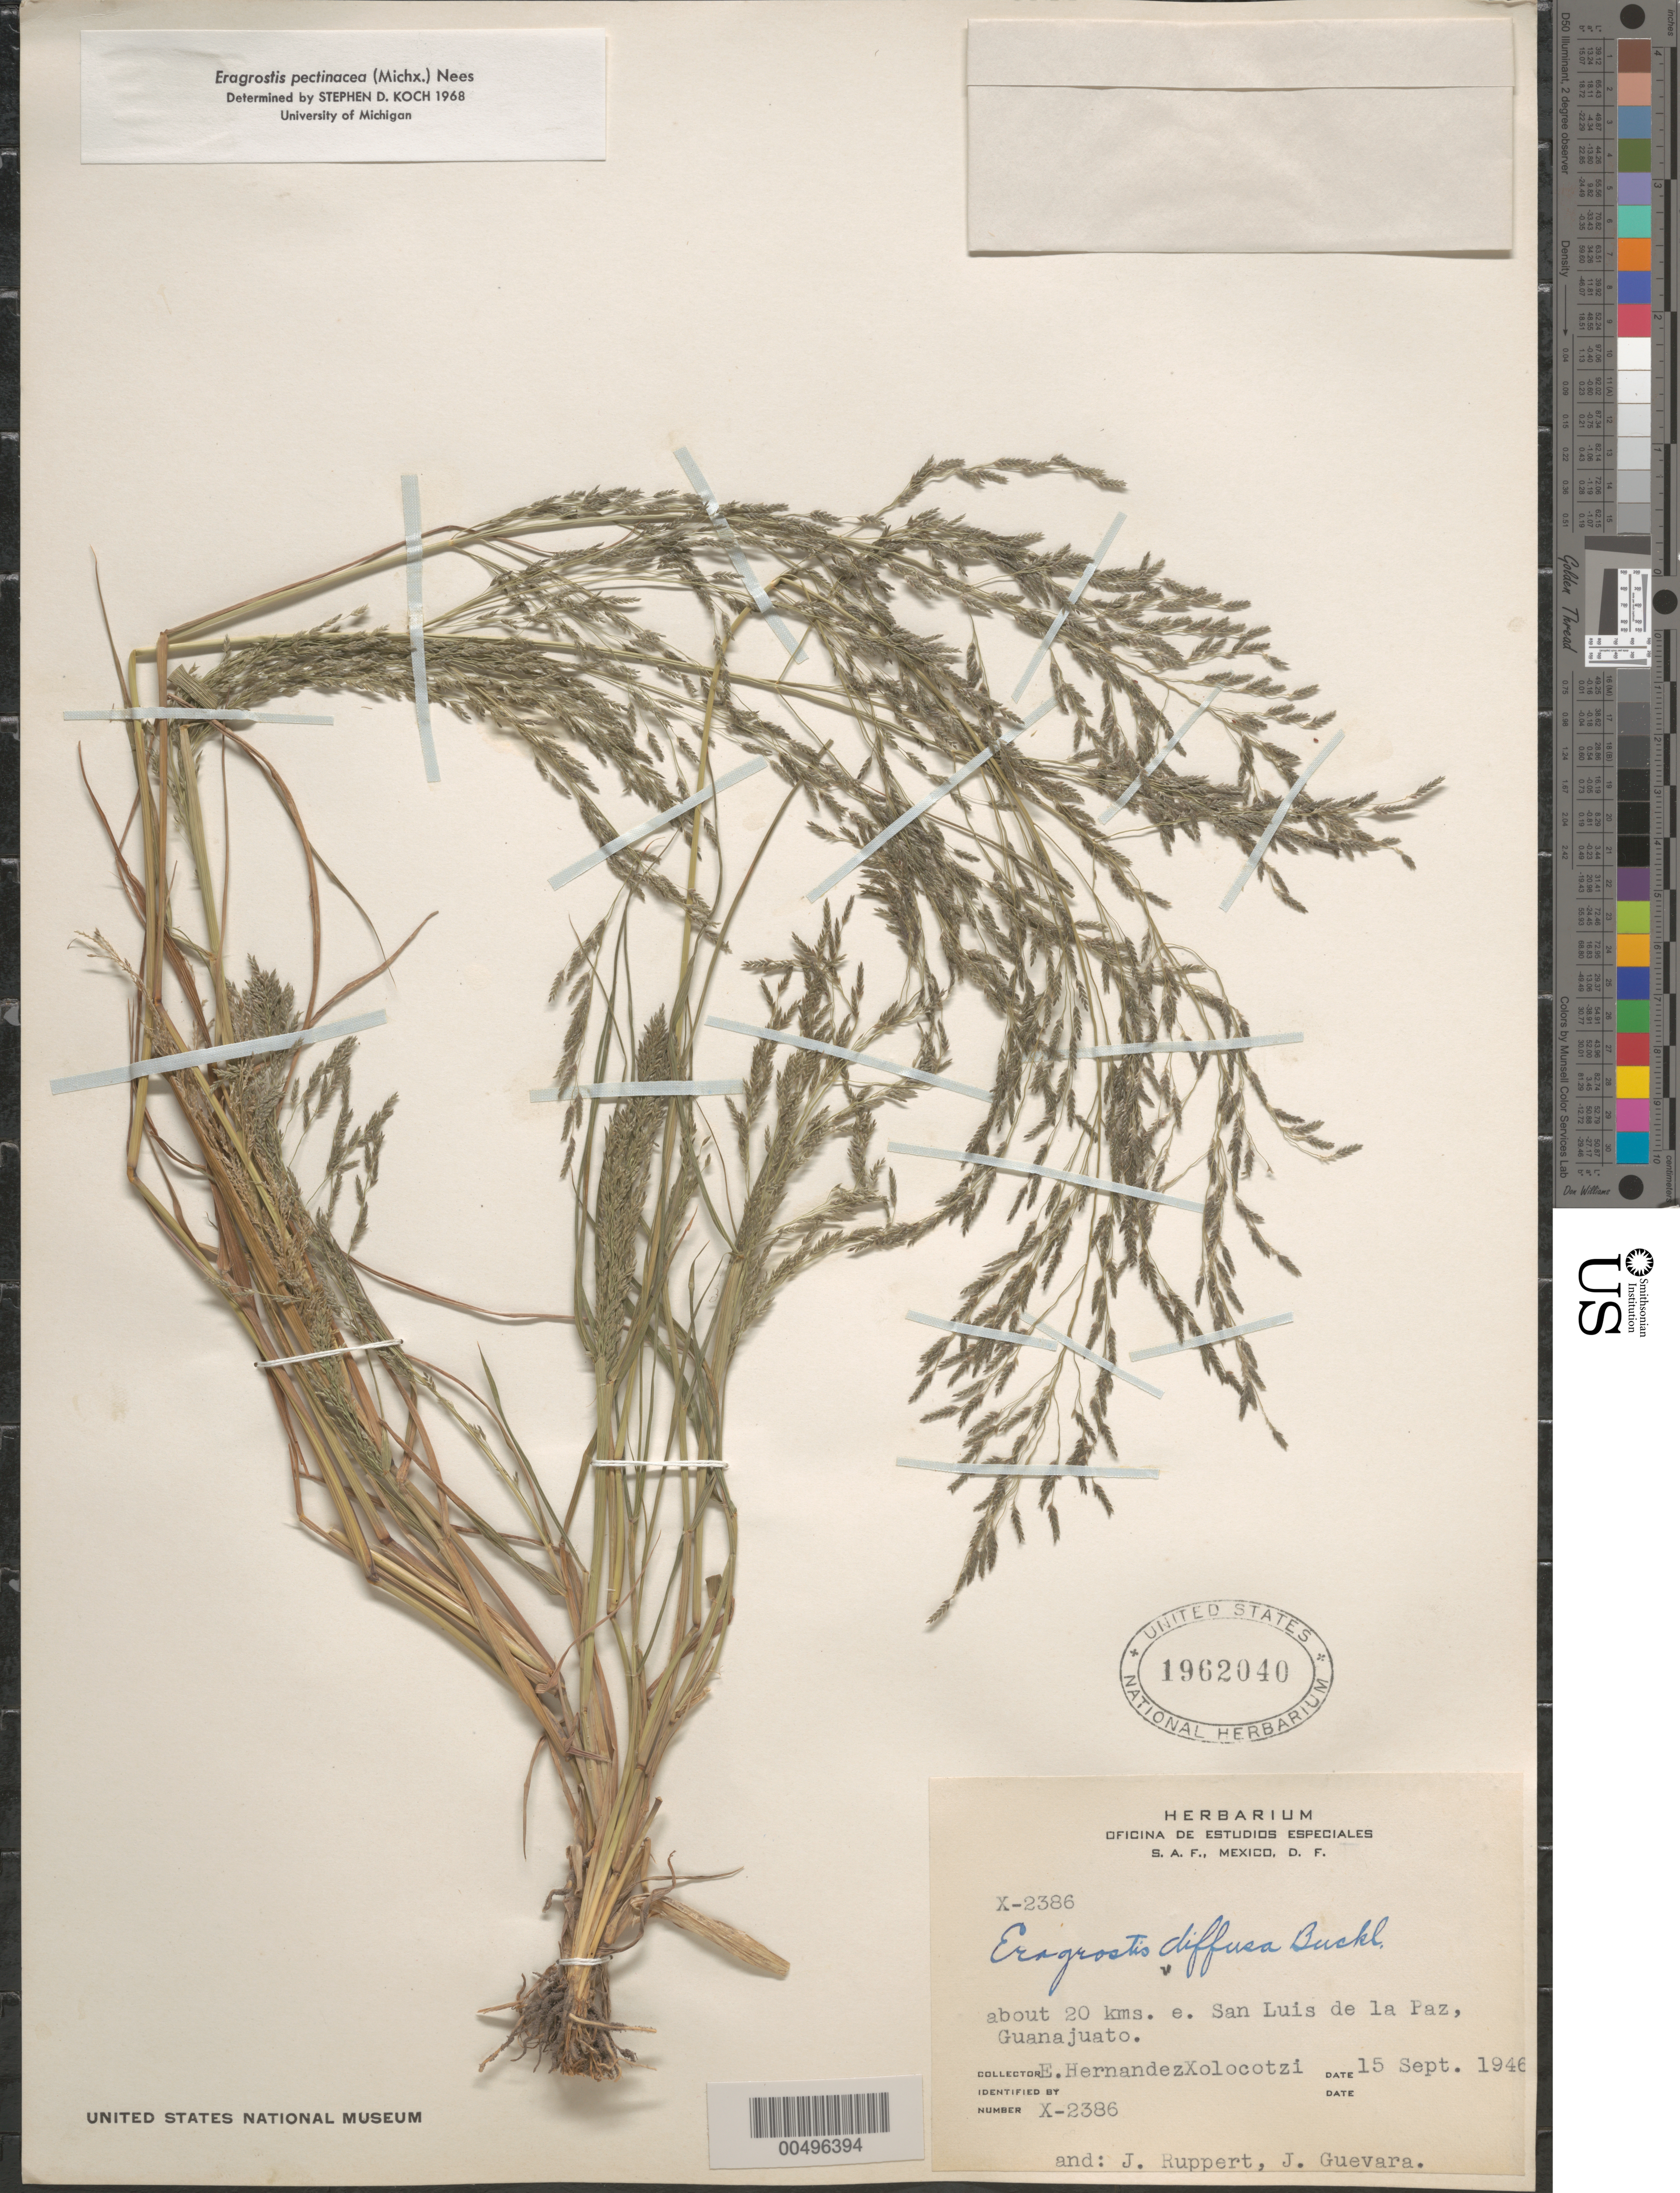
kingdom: Plantae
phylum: Tracheophyta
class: Liliopsida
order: Poales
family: Poaceae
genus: Eragrostis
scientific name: Eragrostis pectinacea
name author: (Michx.) Nees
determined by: Koch, S. D.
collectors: E. I. Hernández-X., J. Ruppert & J. Guevara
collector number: X-2386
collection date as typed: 15 Sep 1946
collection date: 1946-09-15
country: Mexico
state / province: Guanajuato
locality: About 20 km E San Luis de la Paz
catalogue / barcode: US 1962040